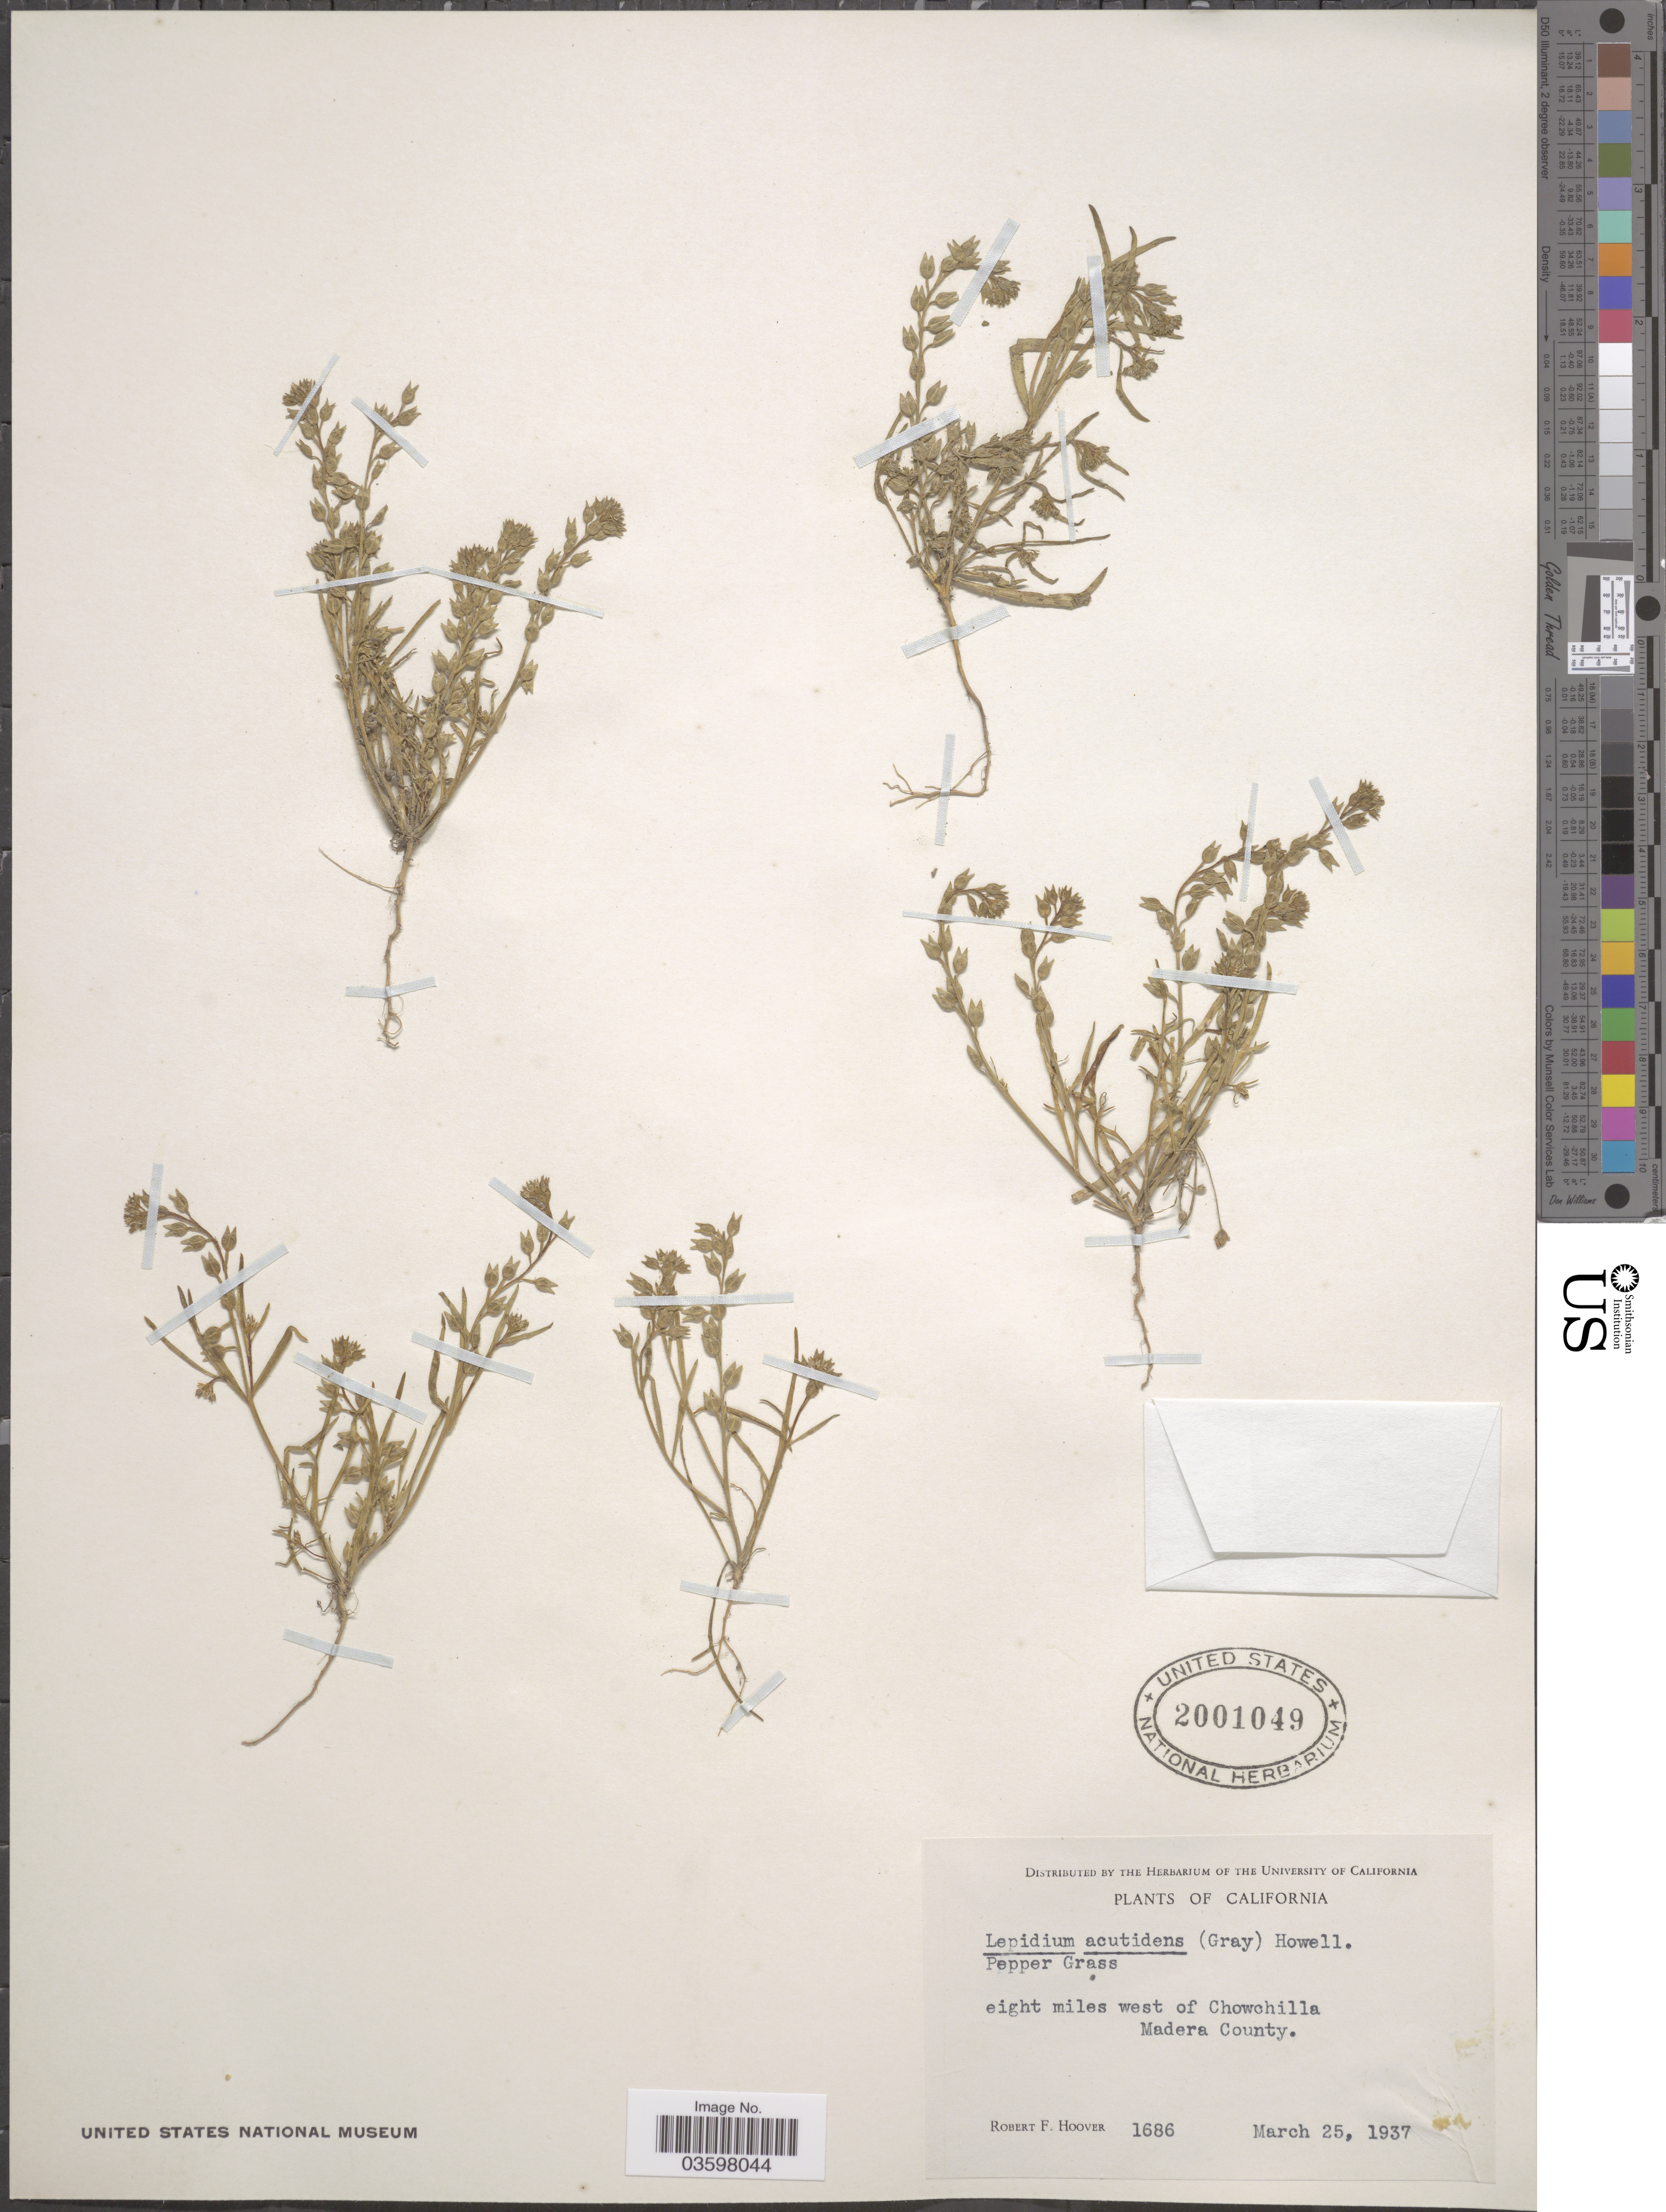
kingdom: Plantae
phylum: Tracheophyta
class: Magnoliopsida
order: Brassicales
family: Brassicaceae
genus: Lepidium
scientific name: Lepidium acutidens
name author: (A. Gray) Howell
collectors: R. F. Hoover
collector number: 1686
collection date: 1937-03-25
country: United States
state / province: California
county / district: Madera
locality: Eight miles west of Chowchilla Madera County.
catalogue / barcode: US 2001049